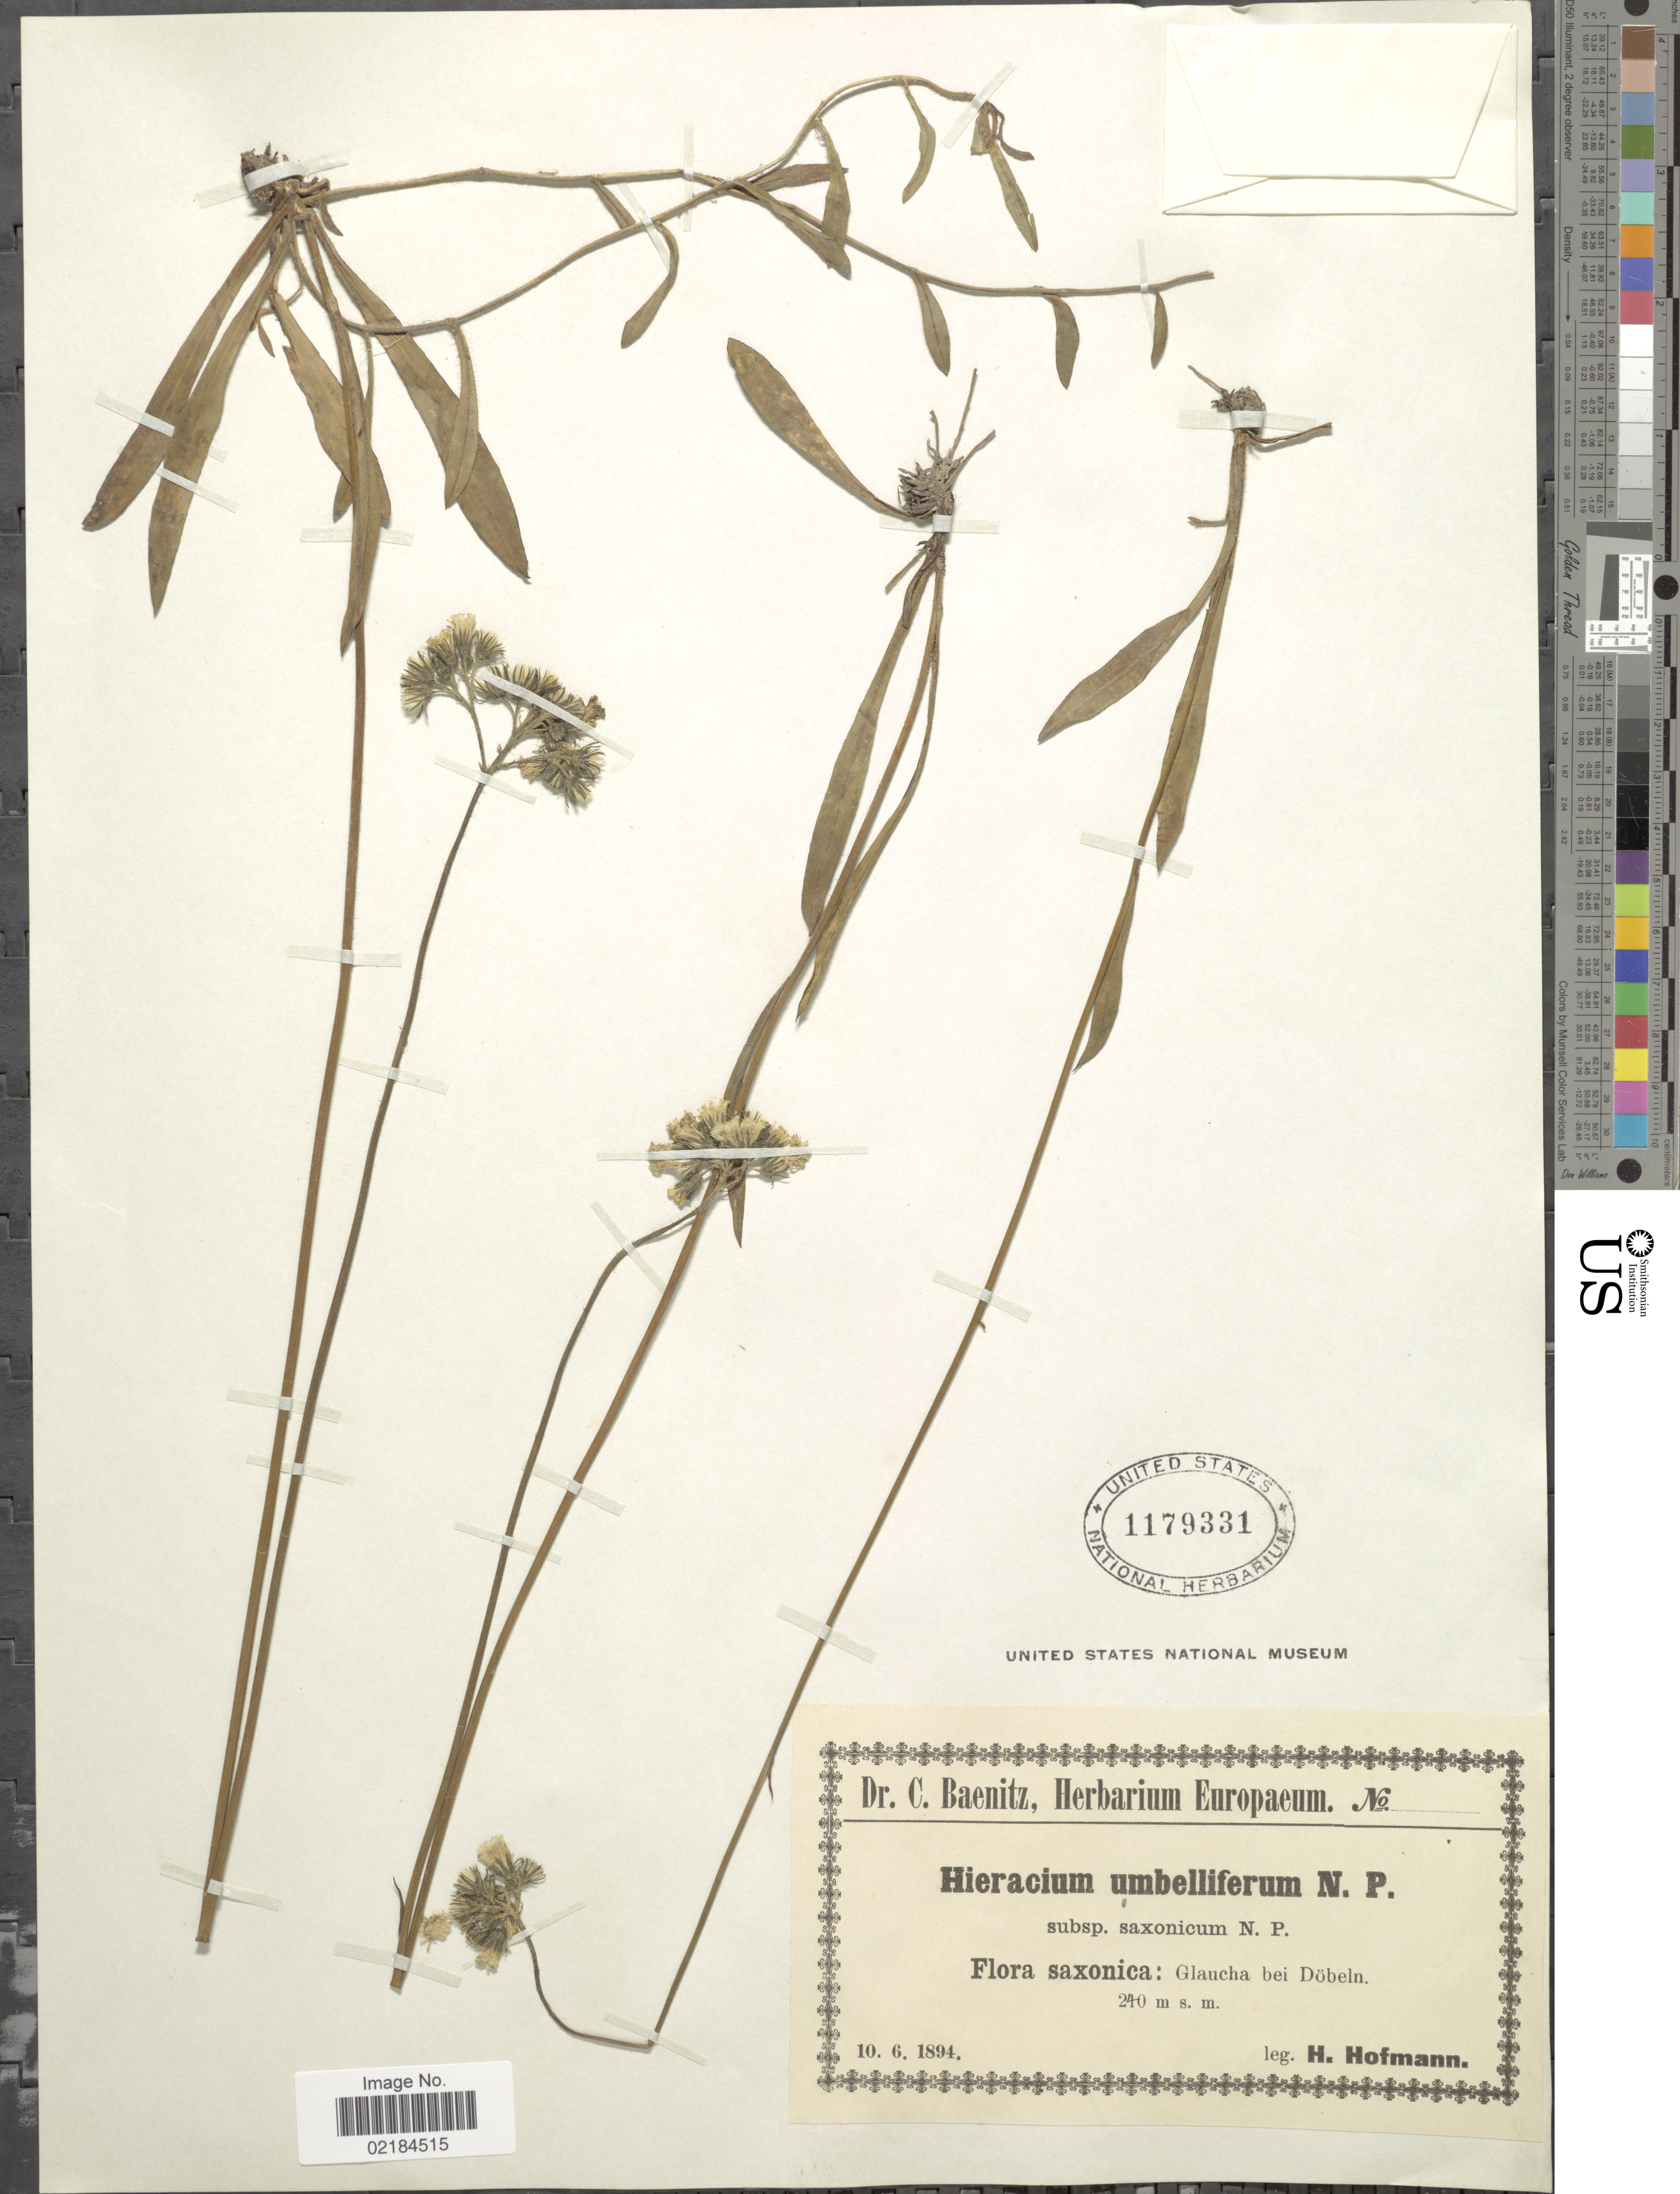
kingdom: Plantae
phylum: Tracheophyta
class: Magnoliopsida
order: Asterales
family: Asteraceae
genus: Hieracium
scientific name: Hieracium umbelliferum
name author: (Lindeb.) Norrlin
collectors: H. Hofmann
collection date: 1894-06-10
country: Germany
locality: Saxonica: Glaucha bei Dobeln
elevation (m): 240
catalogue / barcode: US 1179331